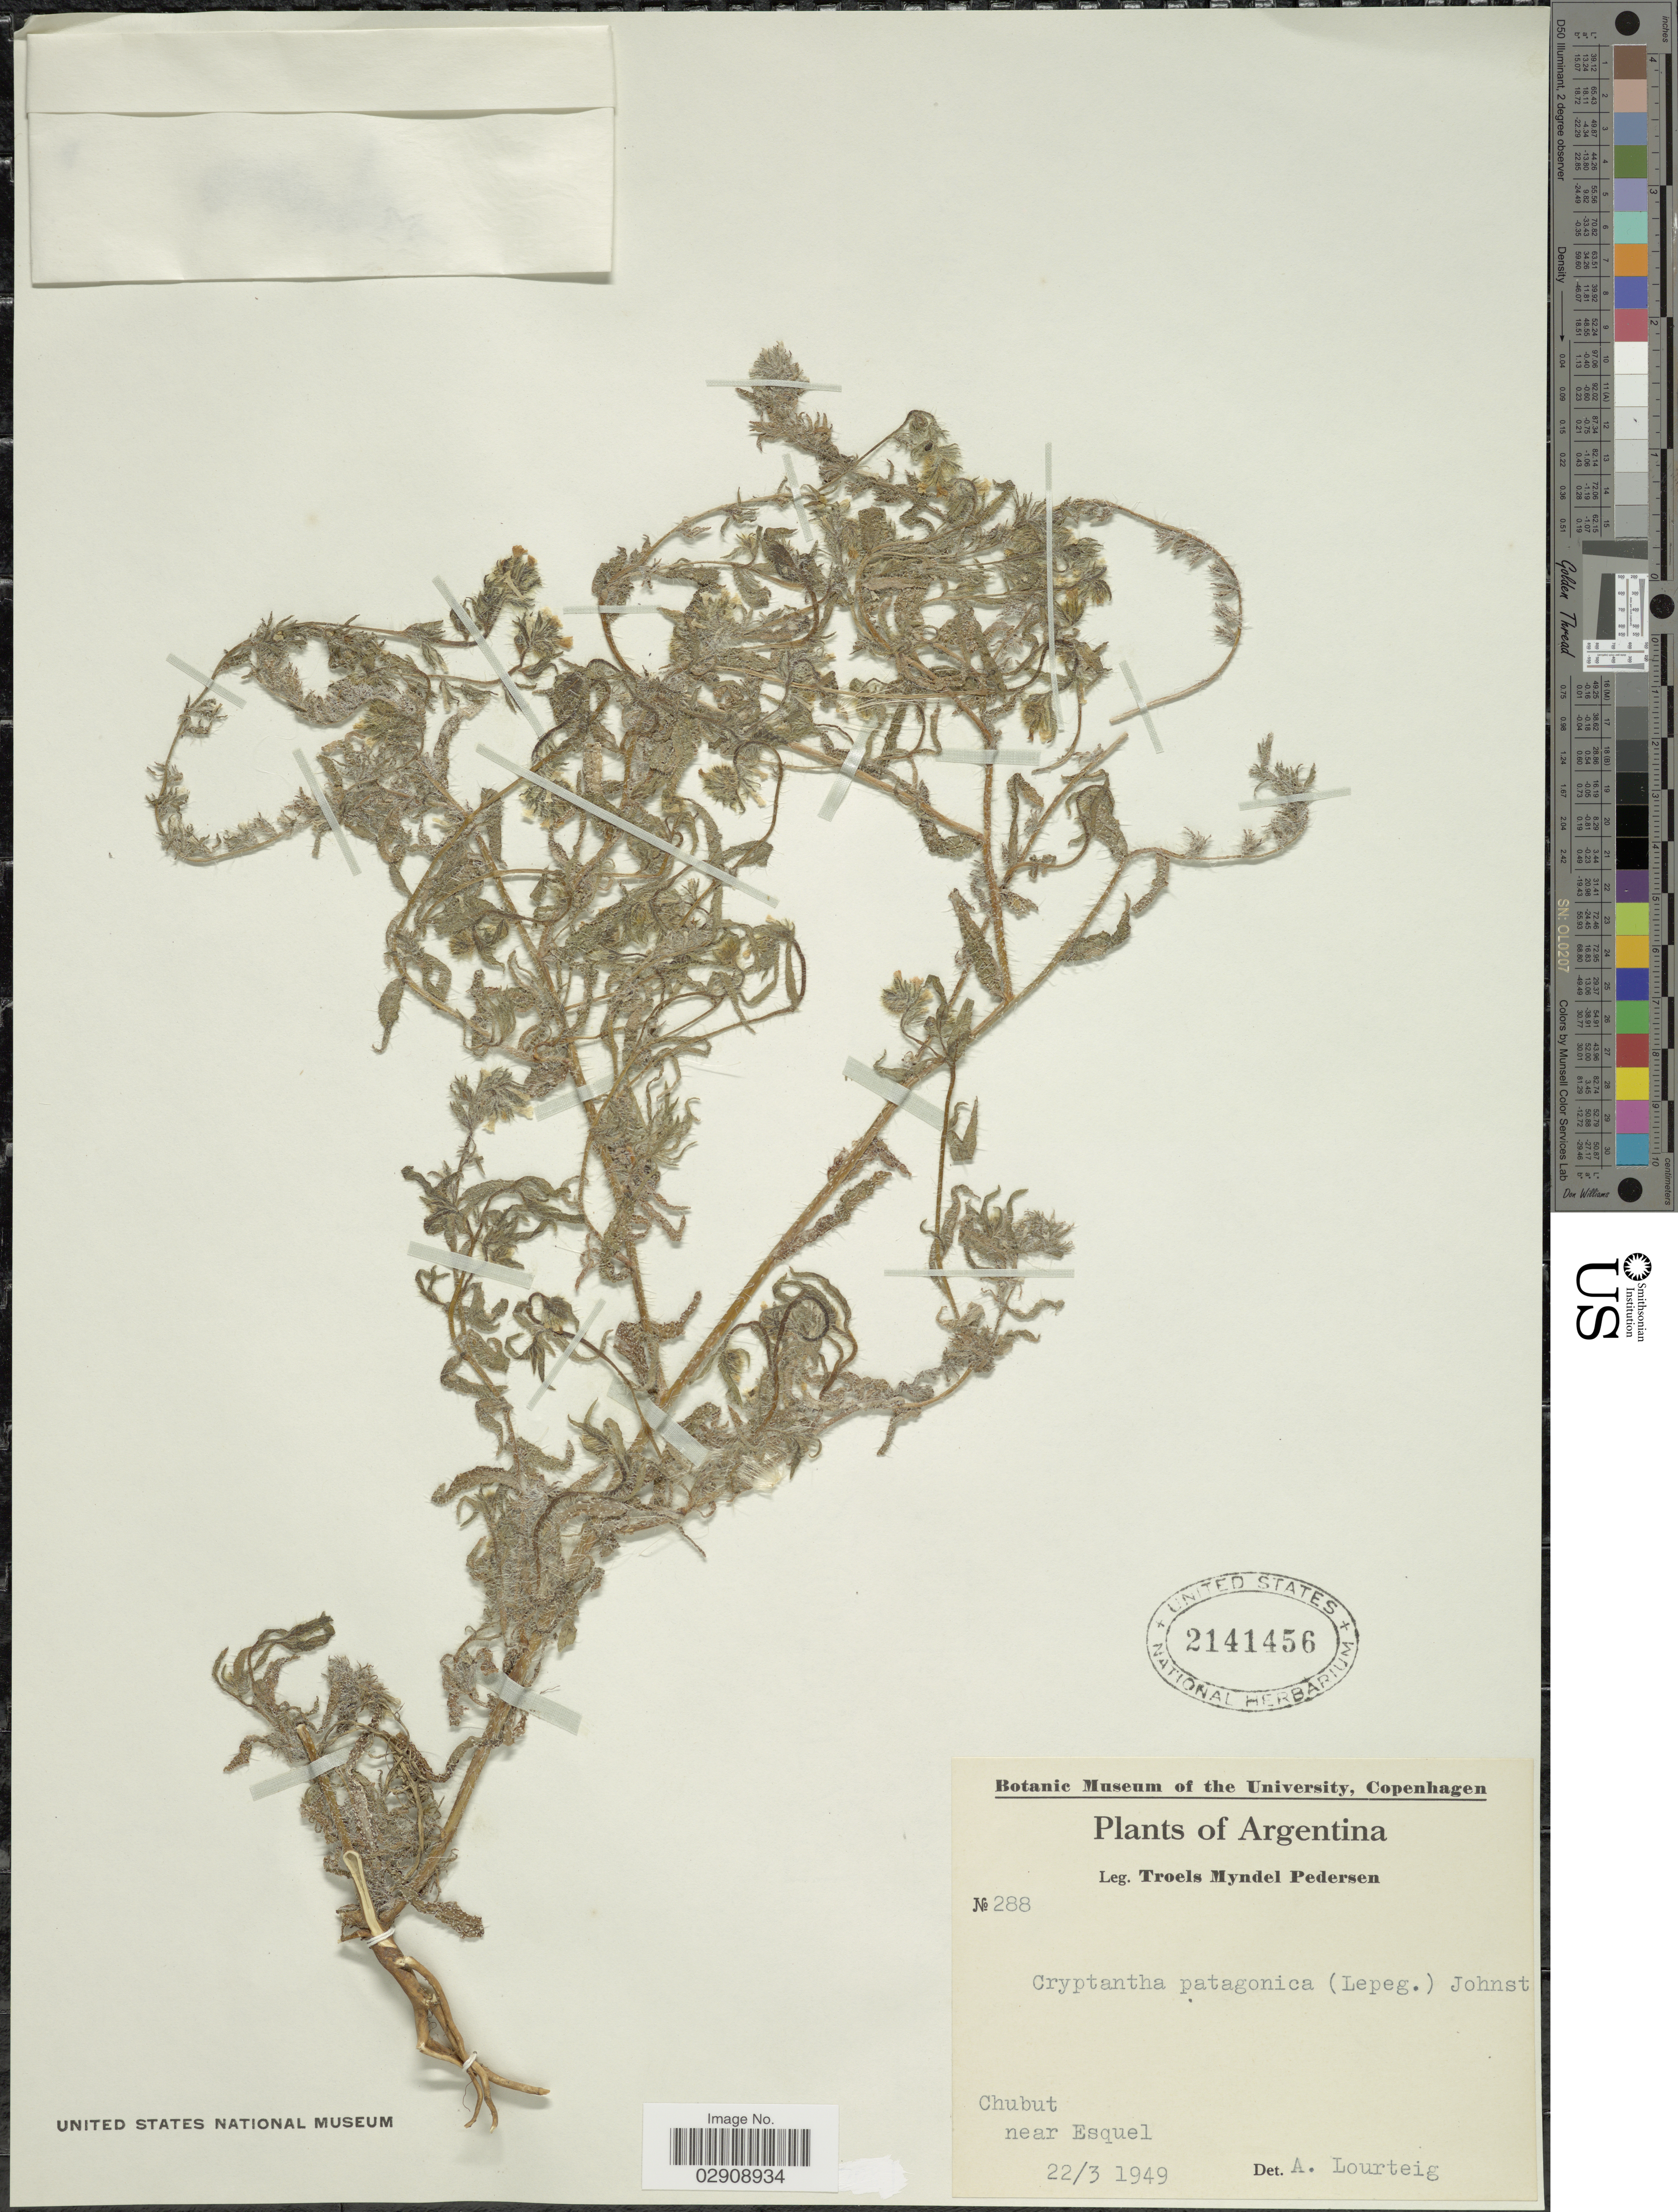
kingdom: Plantae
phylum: Tracheophyta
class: Magnoliopsida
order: Boraginales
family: Boraginaceae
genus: Amsinckia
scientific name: Amsinckia calycina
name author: (Moris) Chater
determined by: Moroni, Pablo, (SI), Instituto de Botanica Darwinion (ARGENTINA)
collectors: T. Pederson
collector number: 288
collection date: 1949-03-22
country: Argentina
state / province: Chubut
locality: Chubut near Esquel. Argentina.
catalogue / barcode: US 2141456